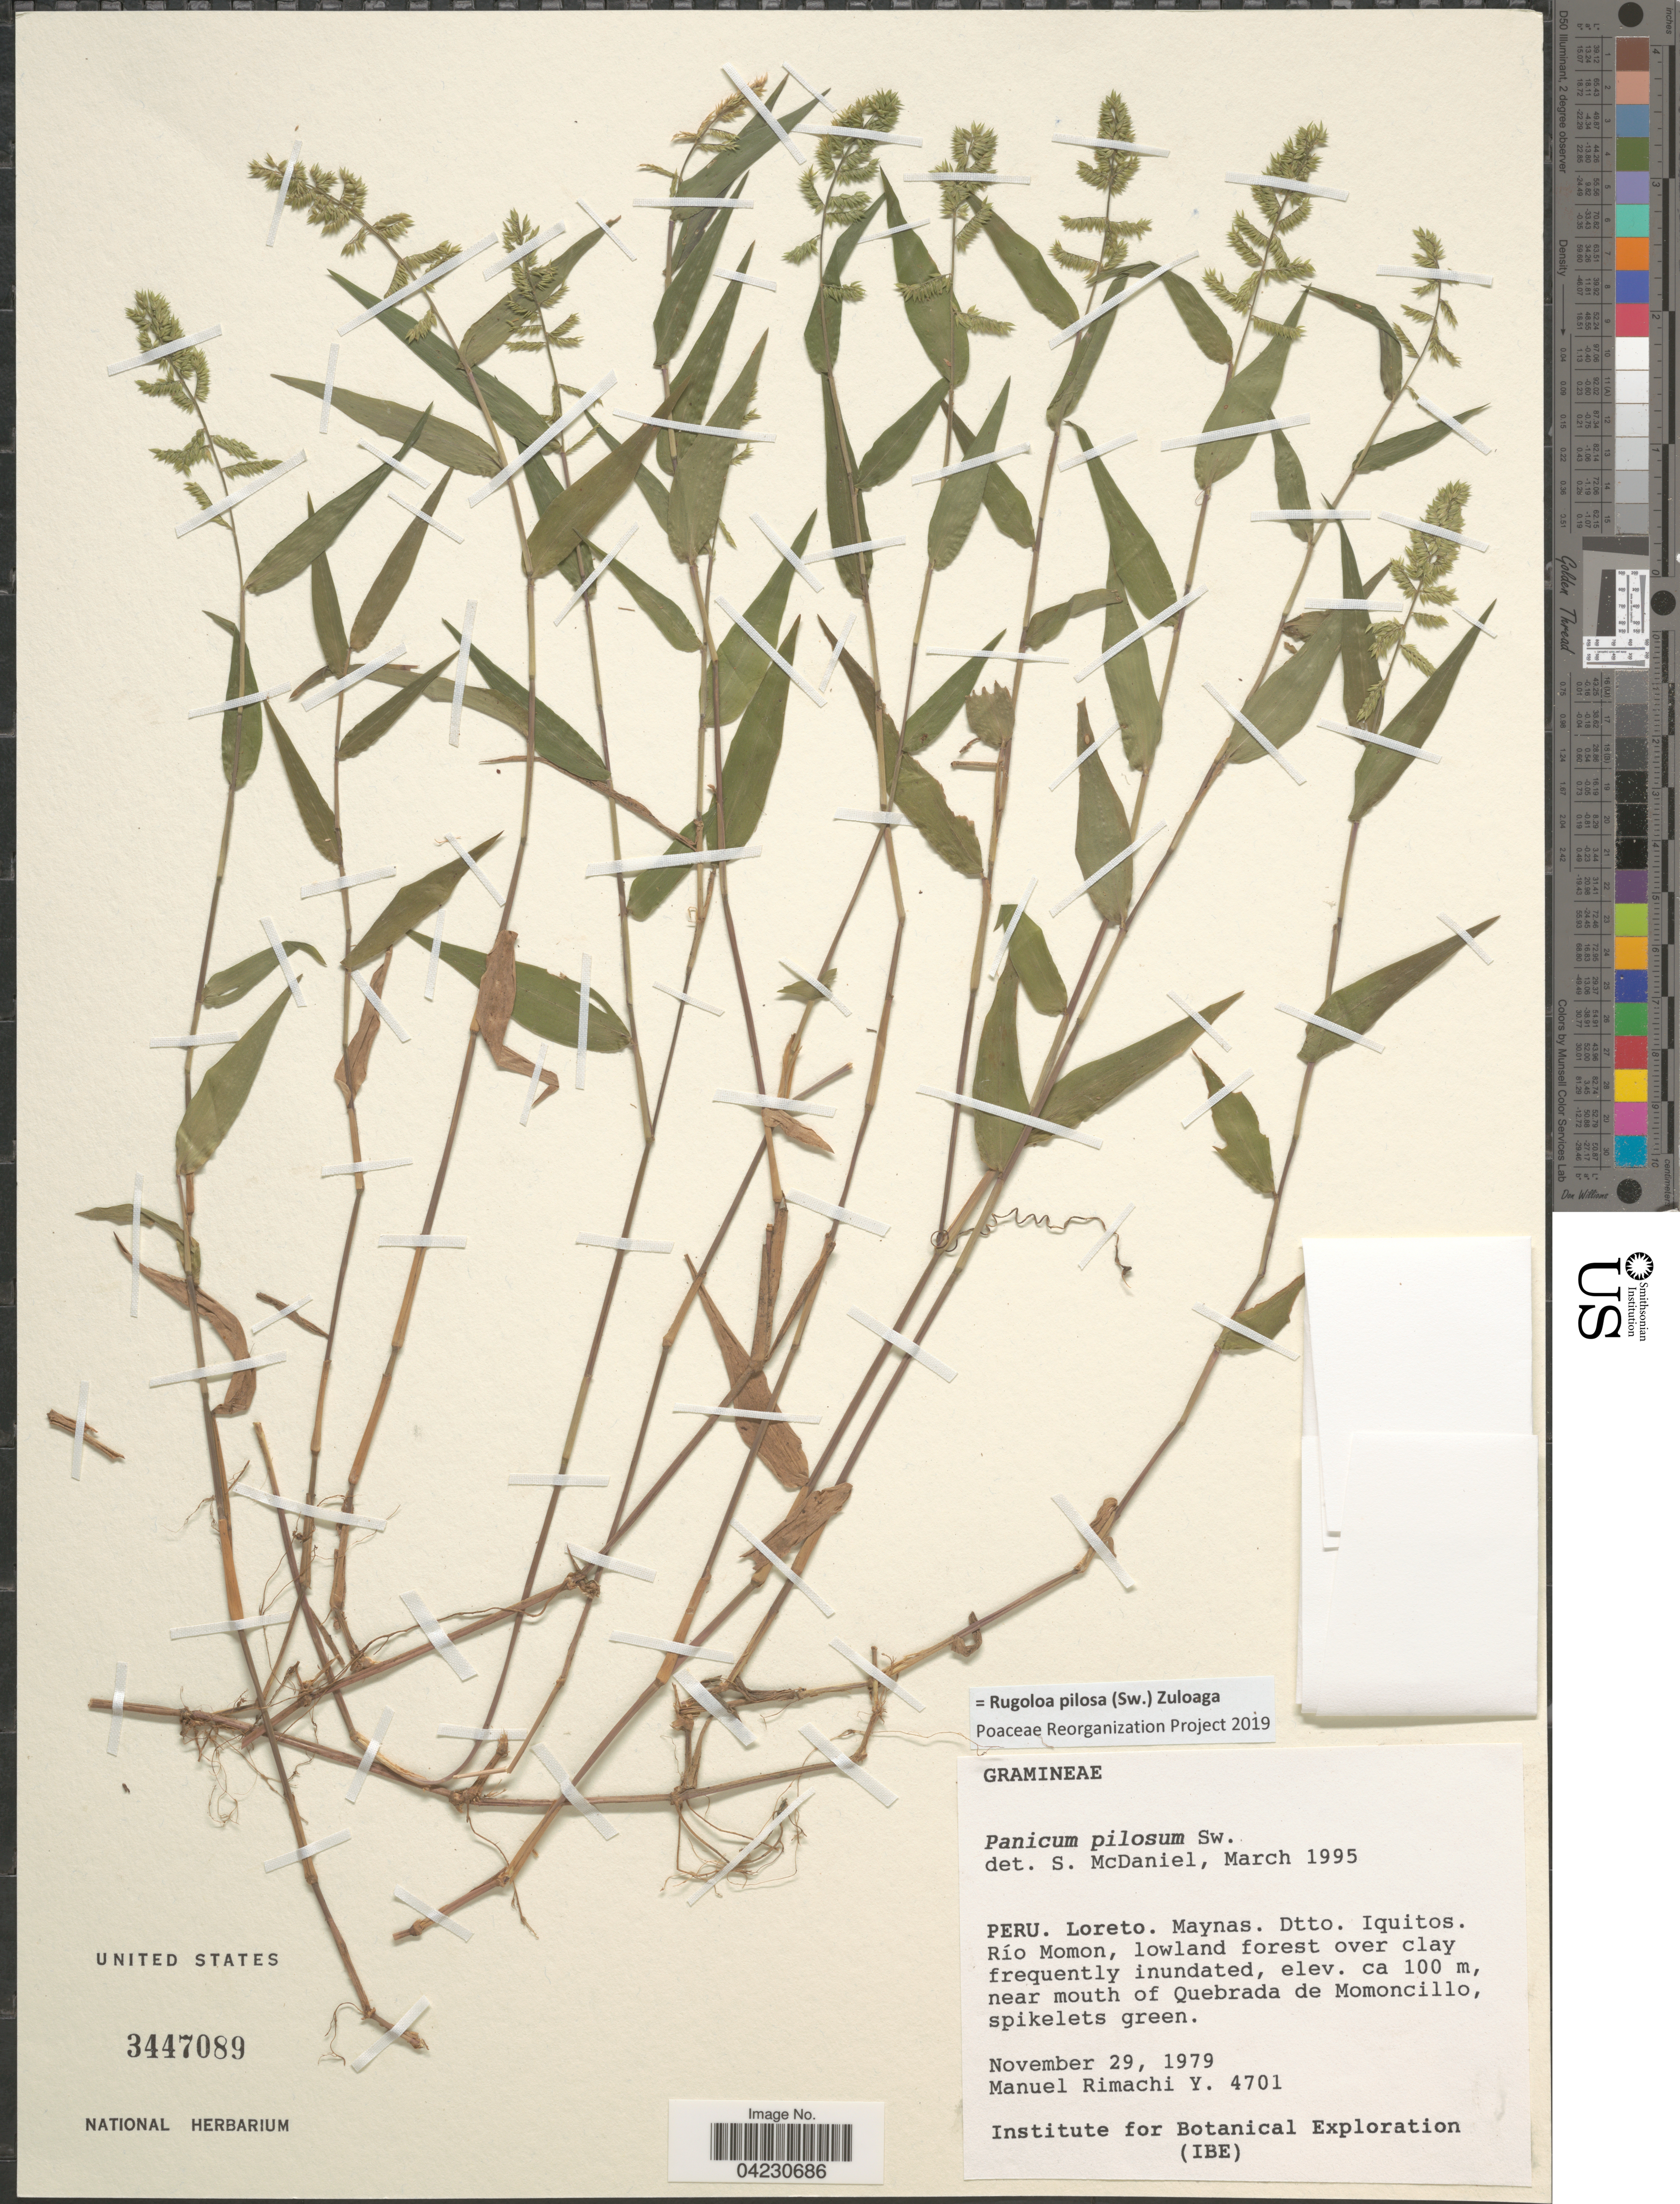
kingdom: Plantae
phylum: Tracheophyta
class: Liliopsida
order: Poales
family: Poaceae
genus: Rugoloa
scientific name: Rugoloa pilosa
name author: (Sw.) Zuloaga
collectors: M. Rimachi Y.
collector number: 4701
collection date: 1979-11-29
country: Peru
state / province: Loreto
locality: Maynas. Dtto. Iquitos. Río Momon, near mouth of Quebrada de Momoncillo. Institute for Botanical Exploration (IBE).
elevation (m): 100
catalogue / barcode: US 3447089